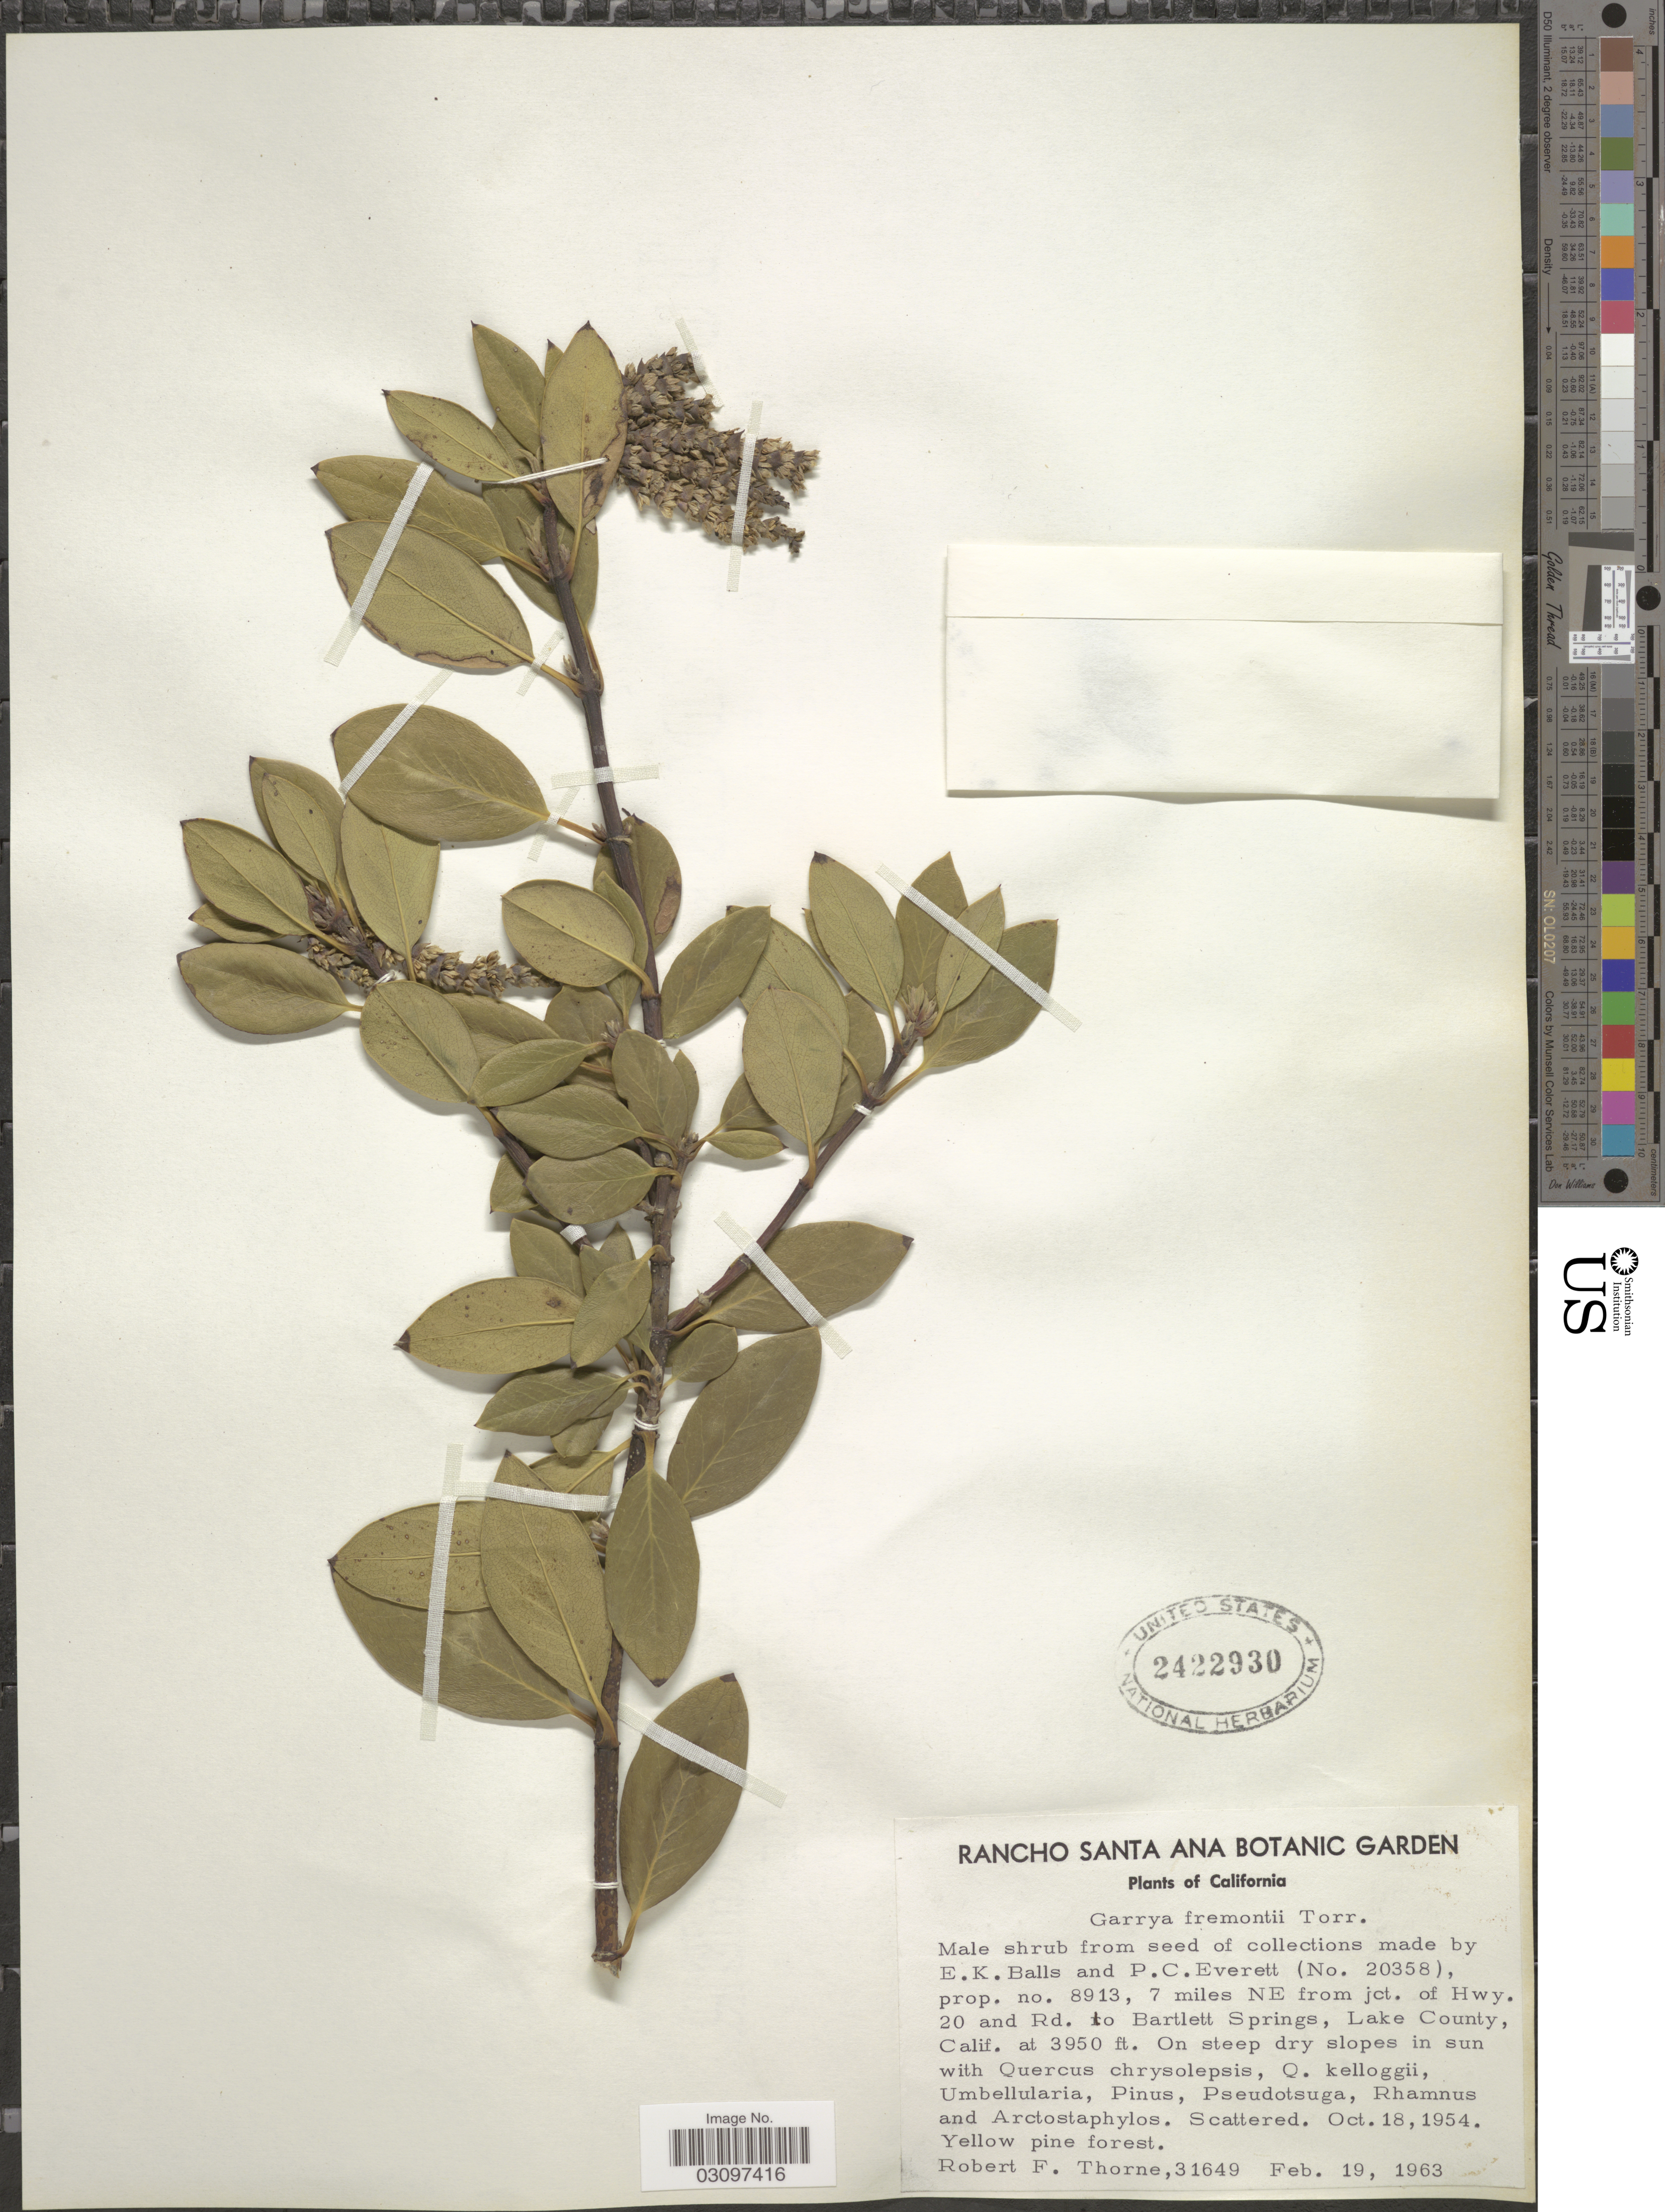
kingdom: Plantae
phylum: Tracheophyta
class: Magnoliopsida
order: Garryales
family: Garryaceae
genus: Garrya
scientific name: Garrya fremontii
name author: Torr.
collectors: R. F. Thorne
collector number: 31649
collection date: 1963-02-19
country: United States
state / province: California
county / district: Lake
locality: Rancho Santa Ana Botanic Garden. Male shrub from seed of collections, 7 miles NE from jct. of Hwy. 20 and Rd. to Bartlett Springs, Lake County, Calif.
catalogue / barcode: US 2422930